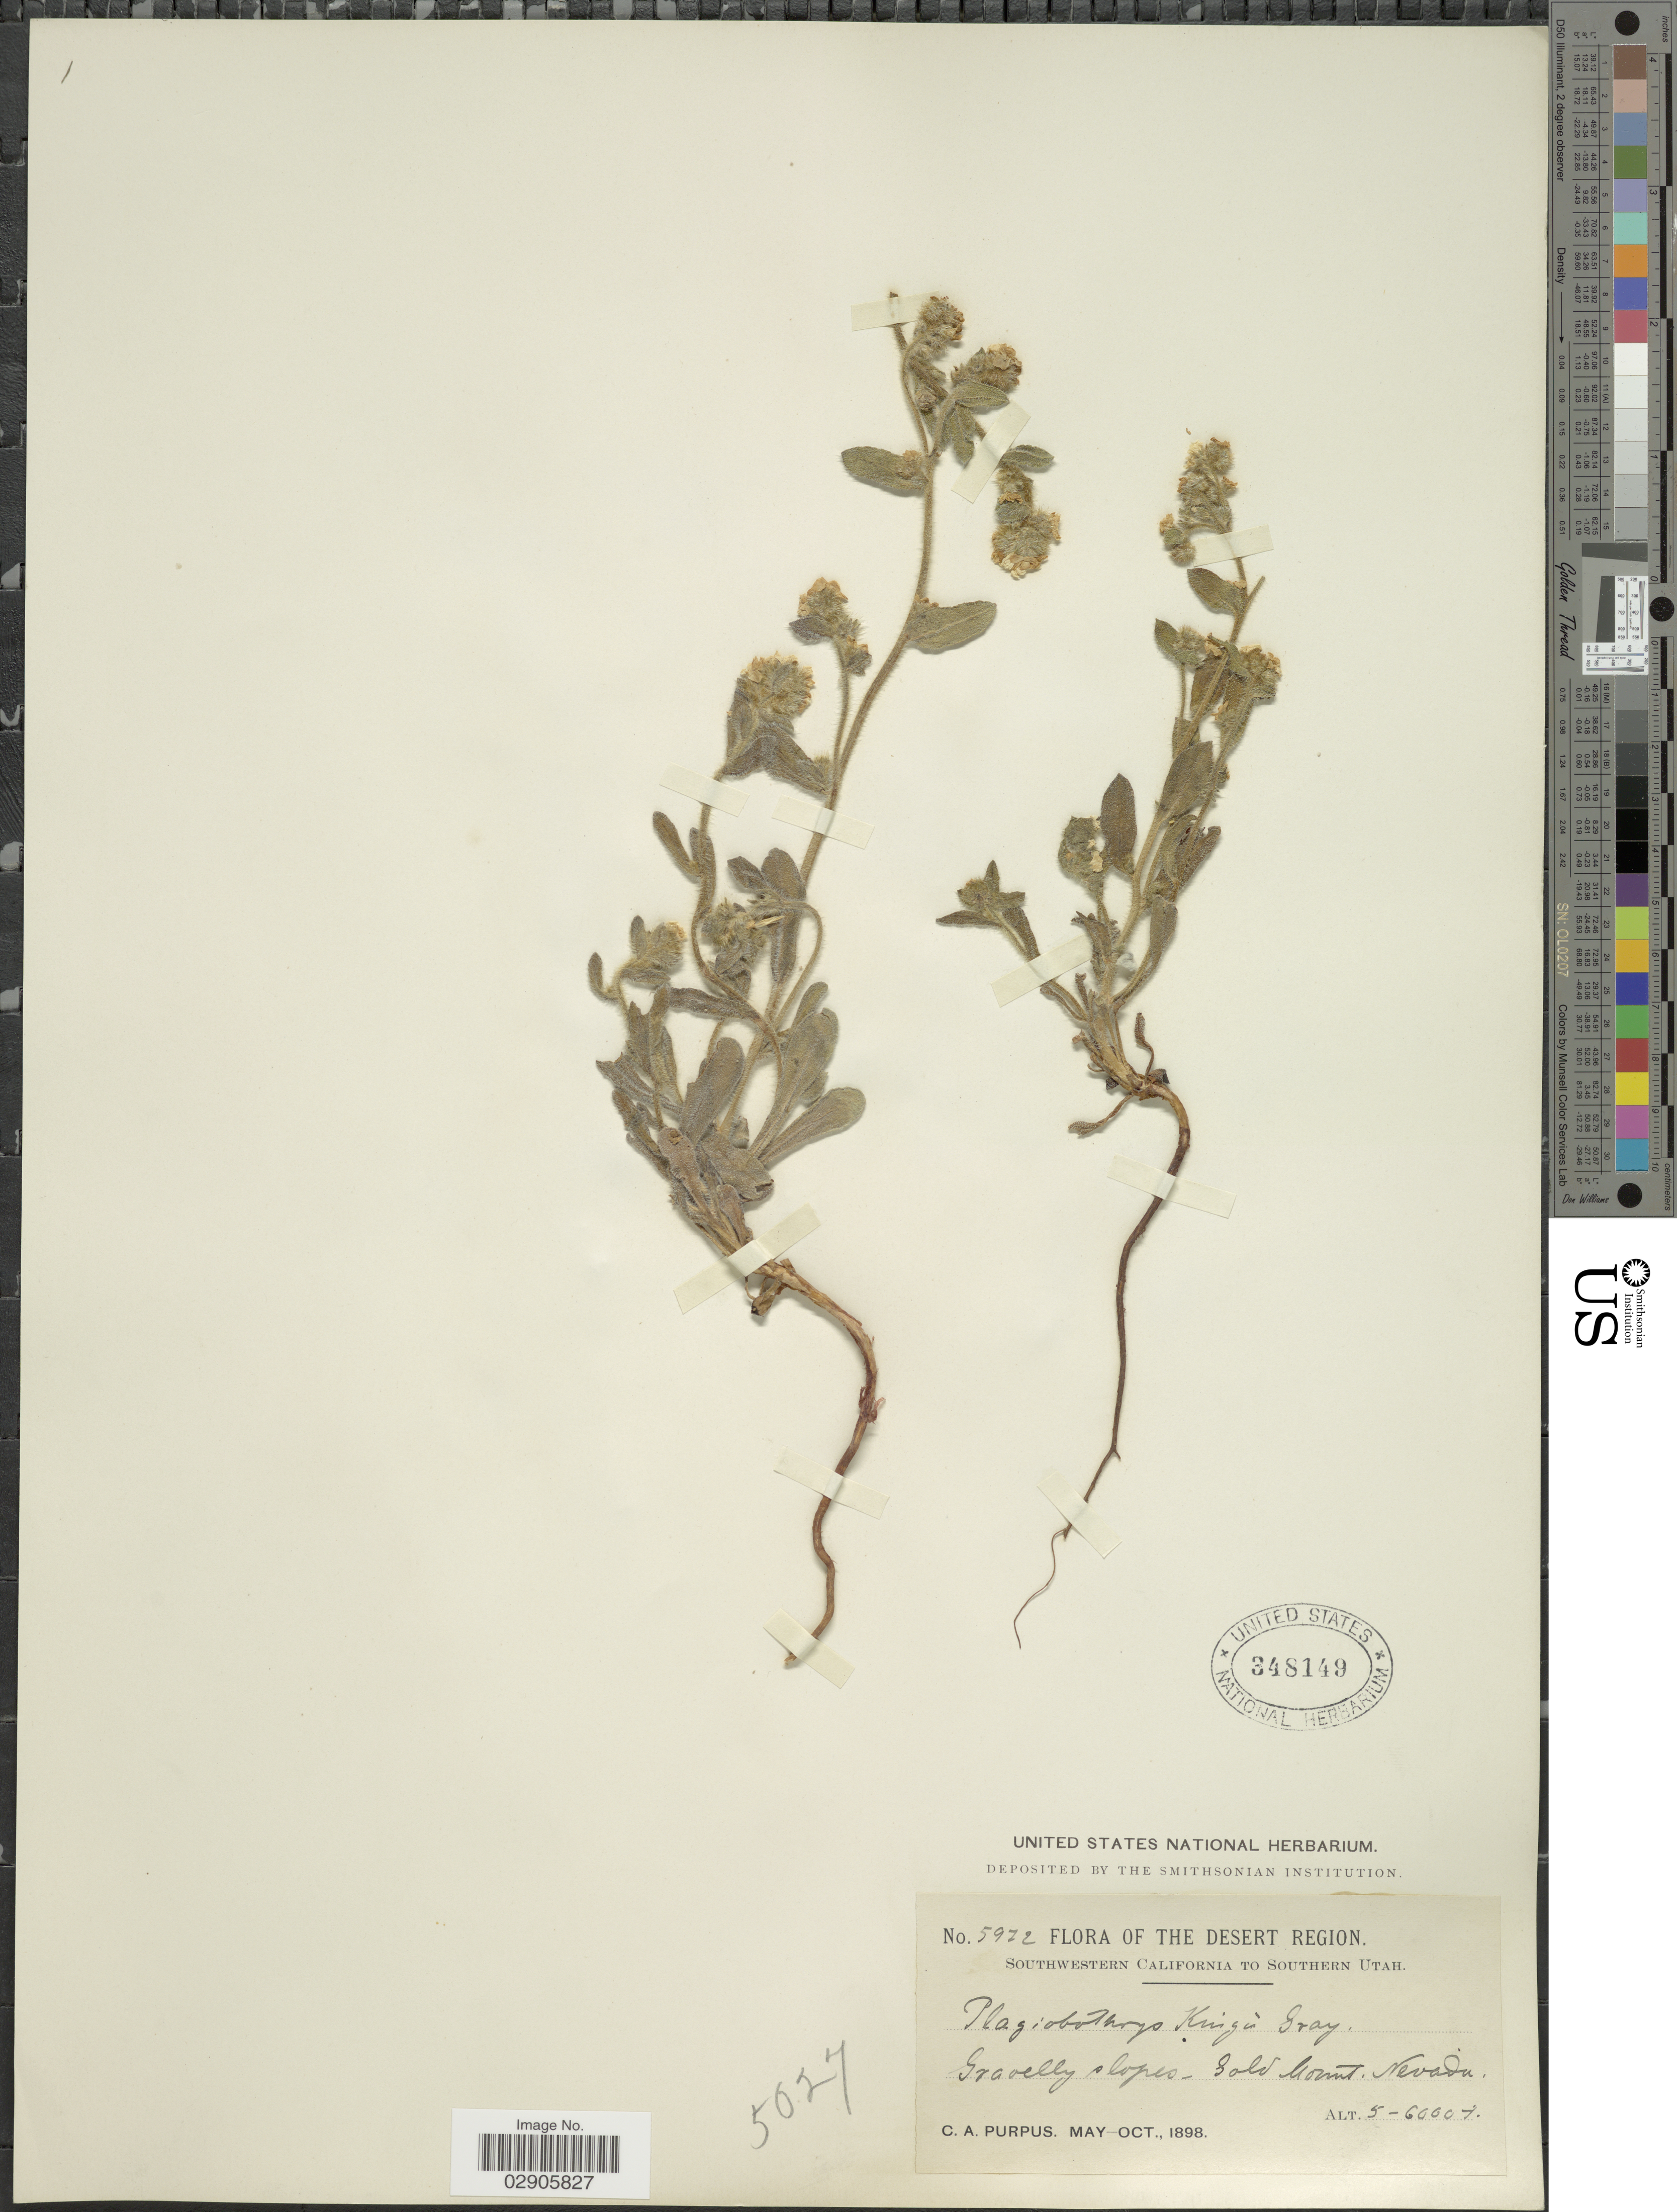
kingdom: Plantae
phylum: Tracheophyta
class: Magnoliopsida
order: Boraginales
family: Boraginaceae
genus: Plagiobothrys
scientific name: Plagiobothrys kingii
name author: (S. Watson) A. Gray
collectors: C. A. Purpus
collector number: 5972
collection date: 1898-05/1898-10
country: United States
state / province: Nevada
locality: The Desert Region. Gravelly slopes. Gold Mount.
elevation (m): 1524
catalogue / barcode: US 348149